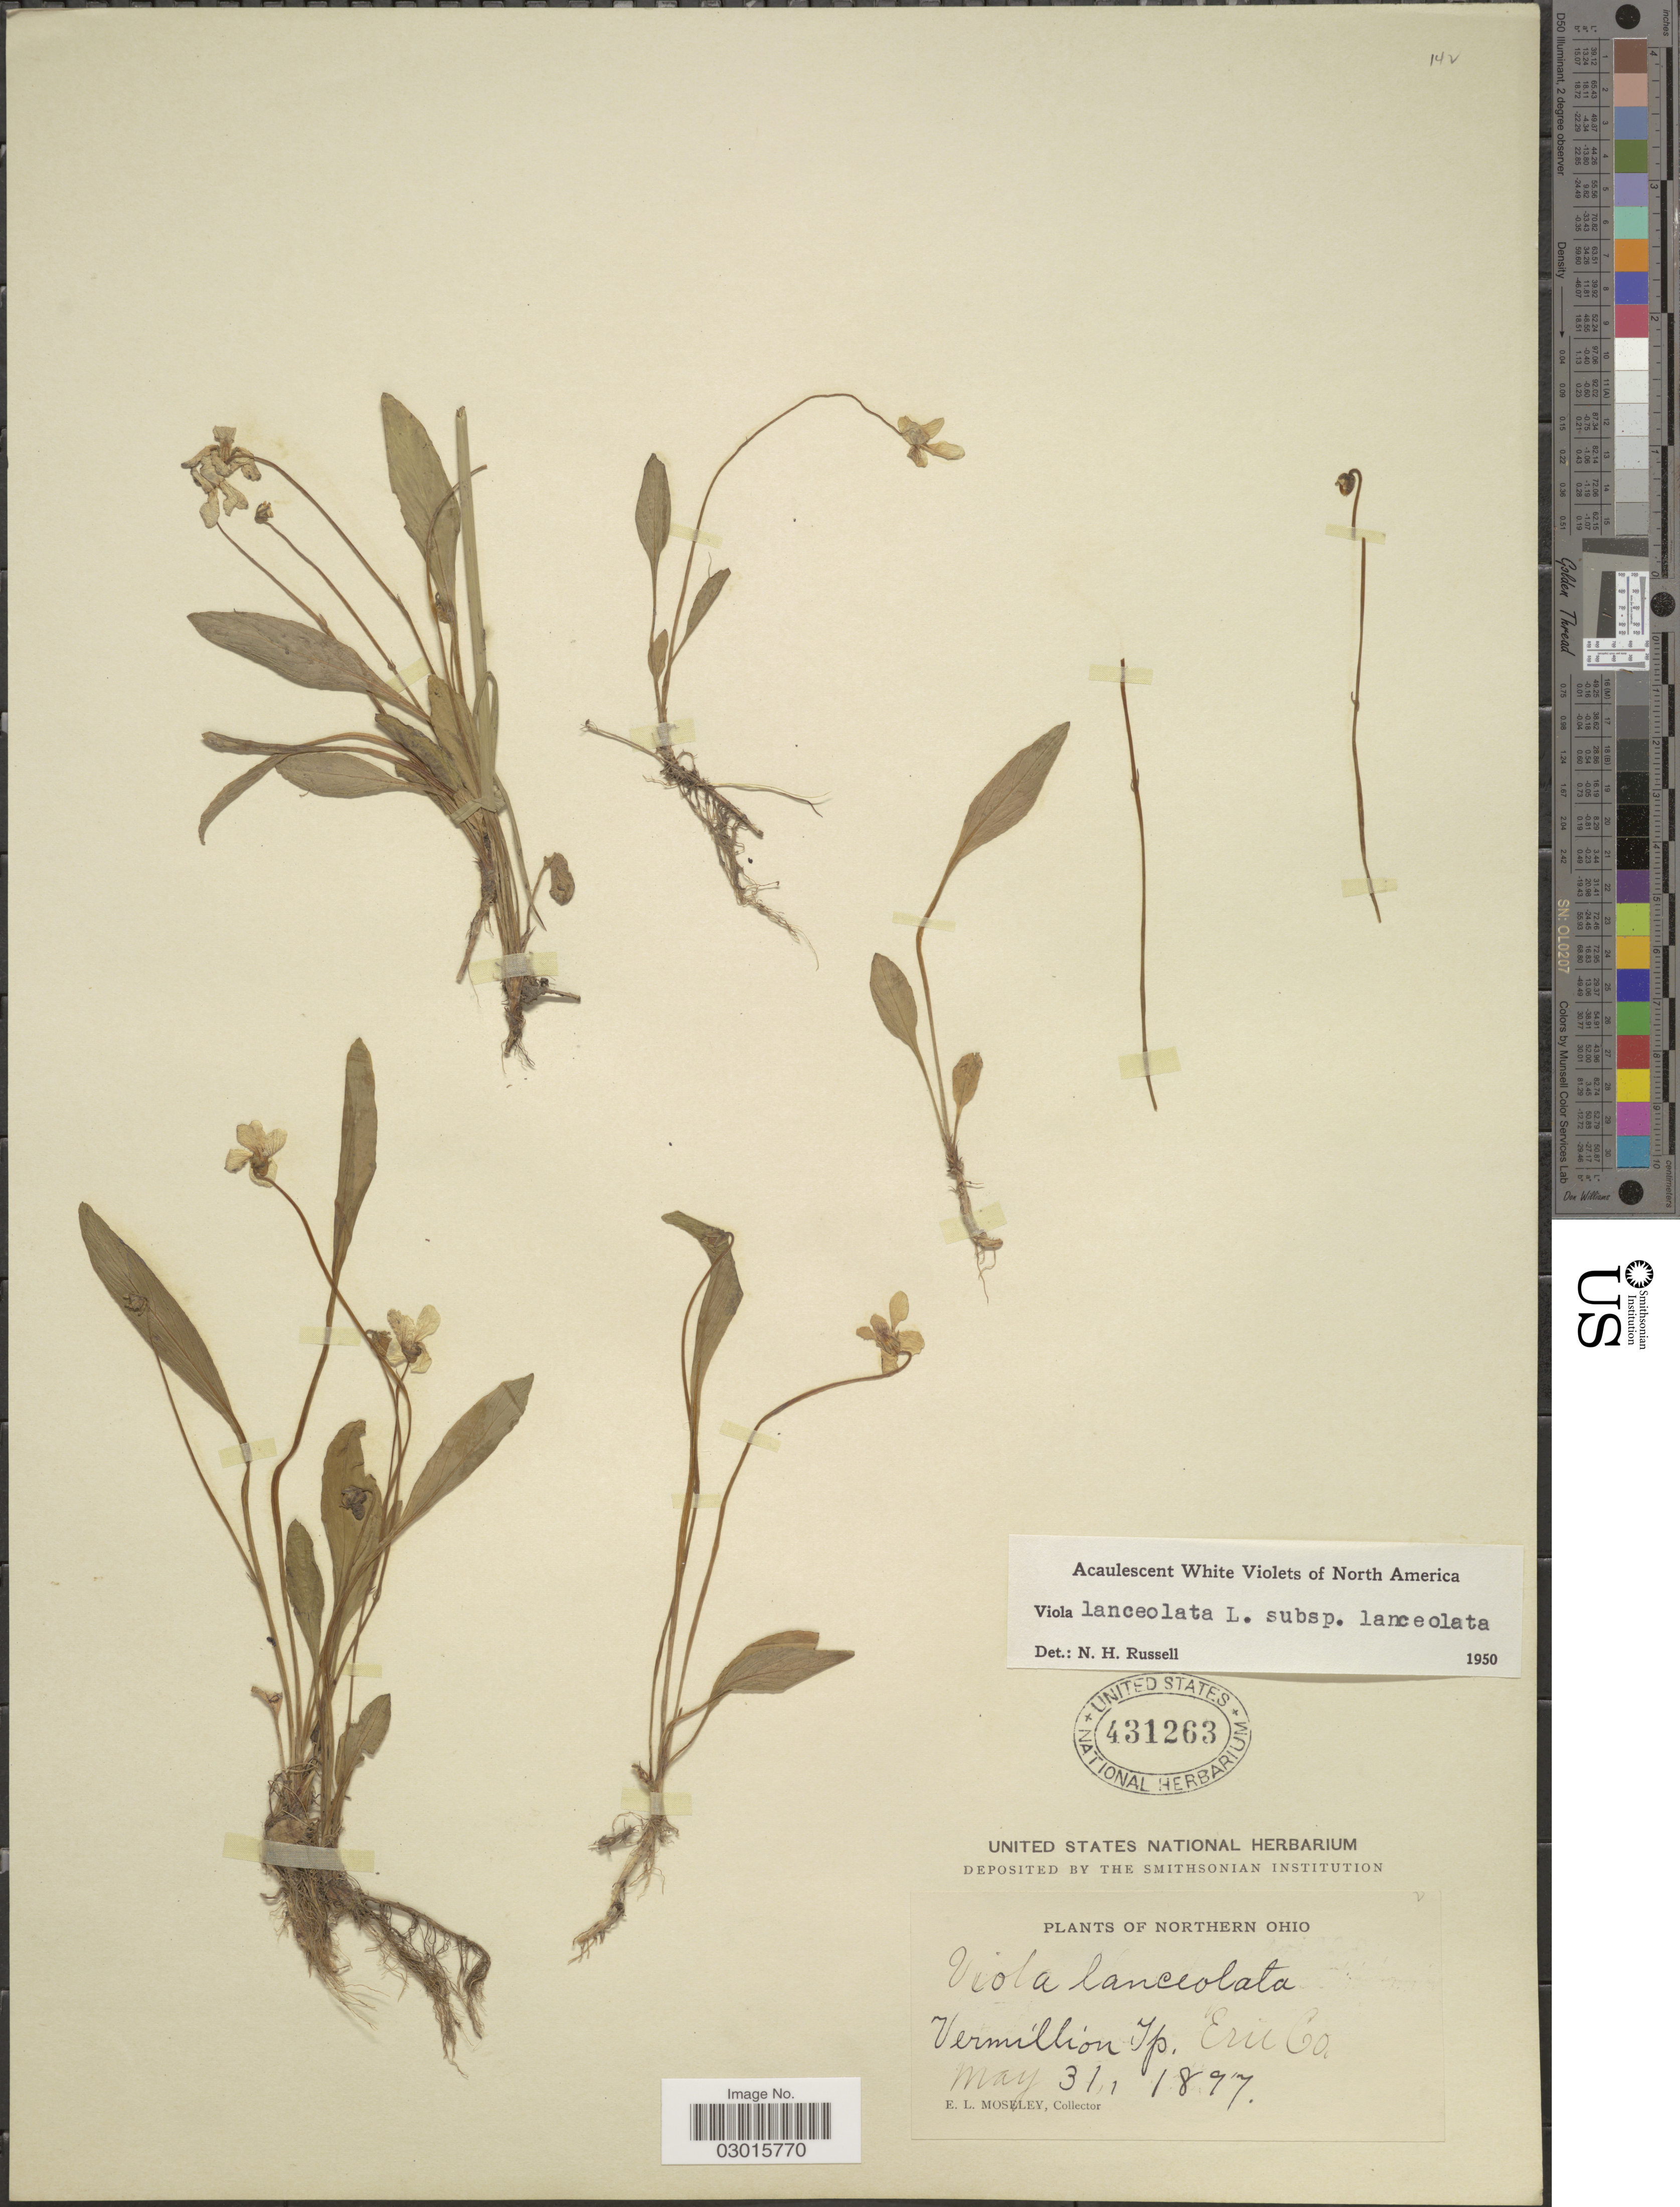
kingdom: Plantae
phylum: Tracheophyta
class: Magnoliopsida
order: Malpighiales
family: Violaceae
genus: Viola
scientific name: Viola lanceolata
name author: L.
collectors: E. Moseley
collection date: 1897-05-31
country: United States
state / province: Ohio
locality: Northern Ohio, Vermillion Tp., Erie Co.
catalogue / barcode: US 431263